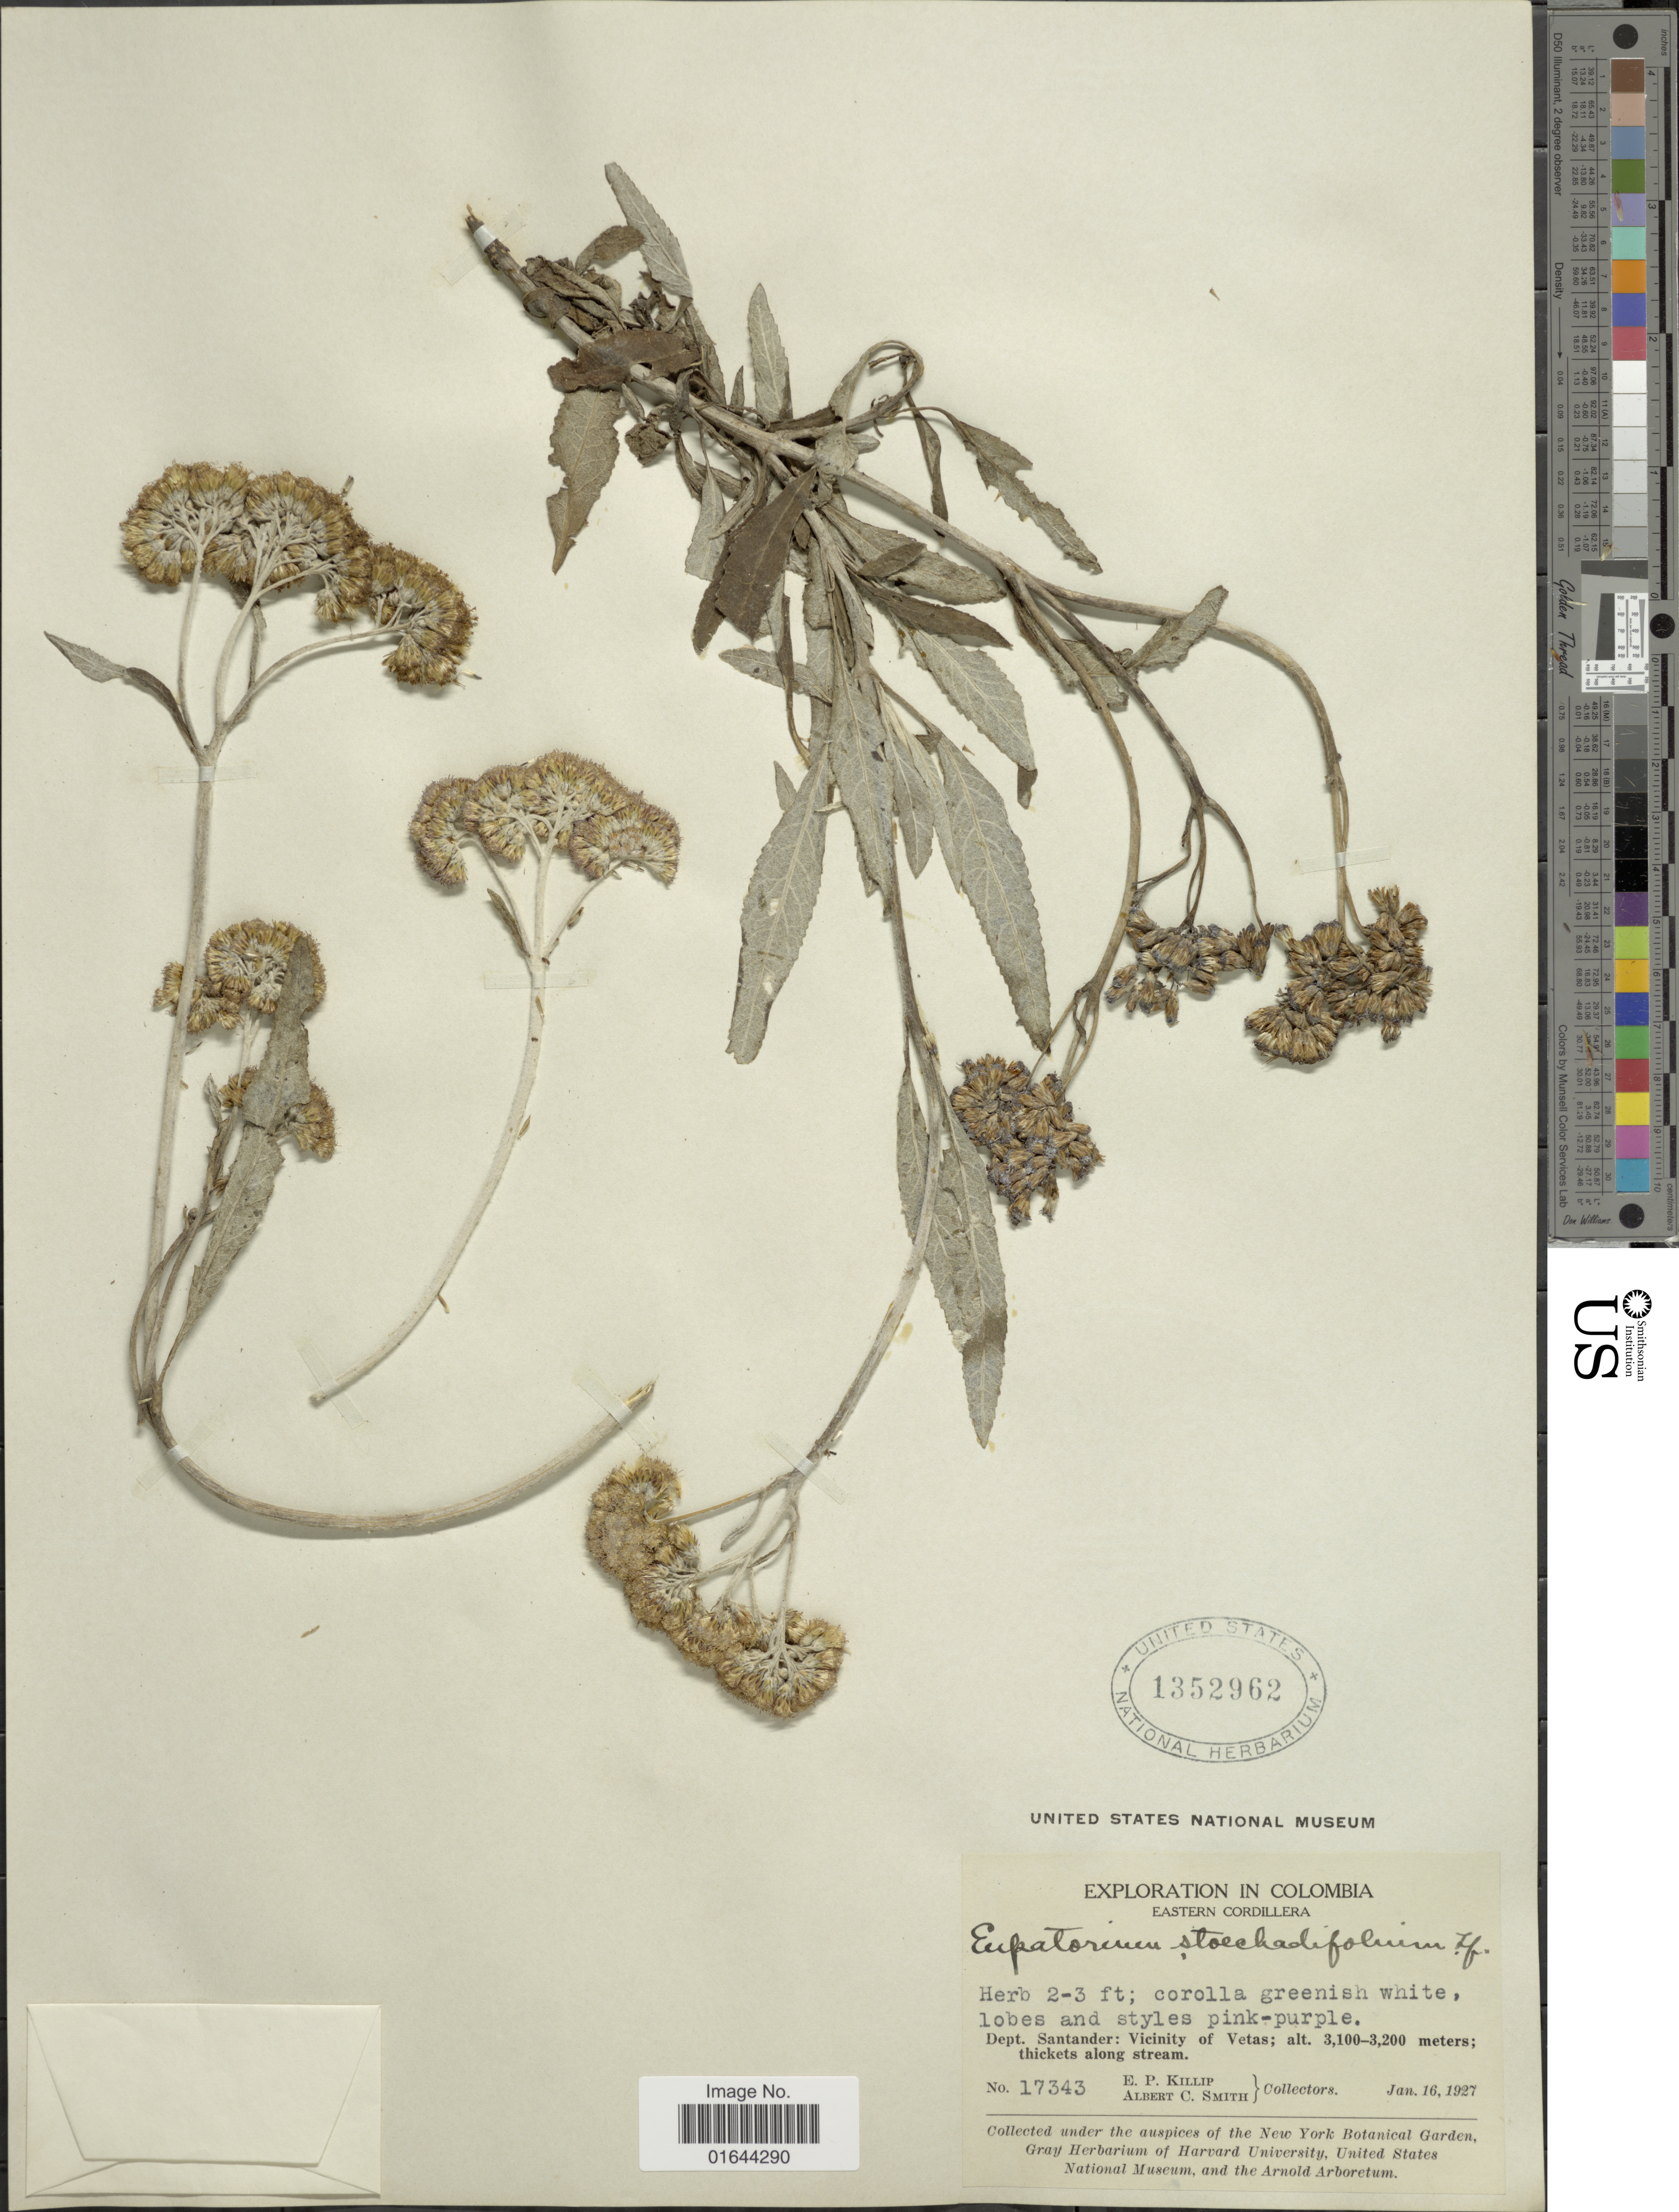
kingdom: Plantae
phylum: Tracheophyta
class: Magnoliopsida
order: Asterales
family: Asteraceae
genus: Lourteigia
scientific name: Lourteigia stoechadifolia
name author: (L. f.) R.M. King & H. Rob.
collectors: E. P. Killip & A. C. Smith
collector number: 17343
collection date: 1927-01-16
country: Colombia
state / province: Santander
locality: Eatsern Cordillera. Dept. Santander: Vicinity of Vetas.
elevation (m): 3100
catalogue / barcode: US 1352962